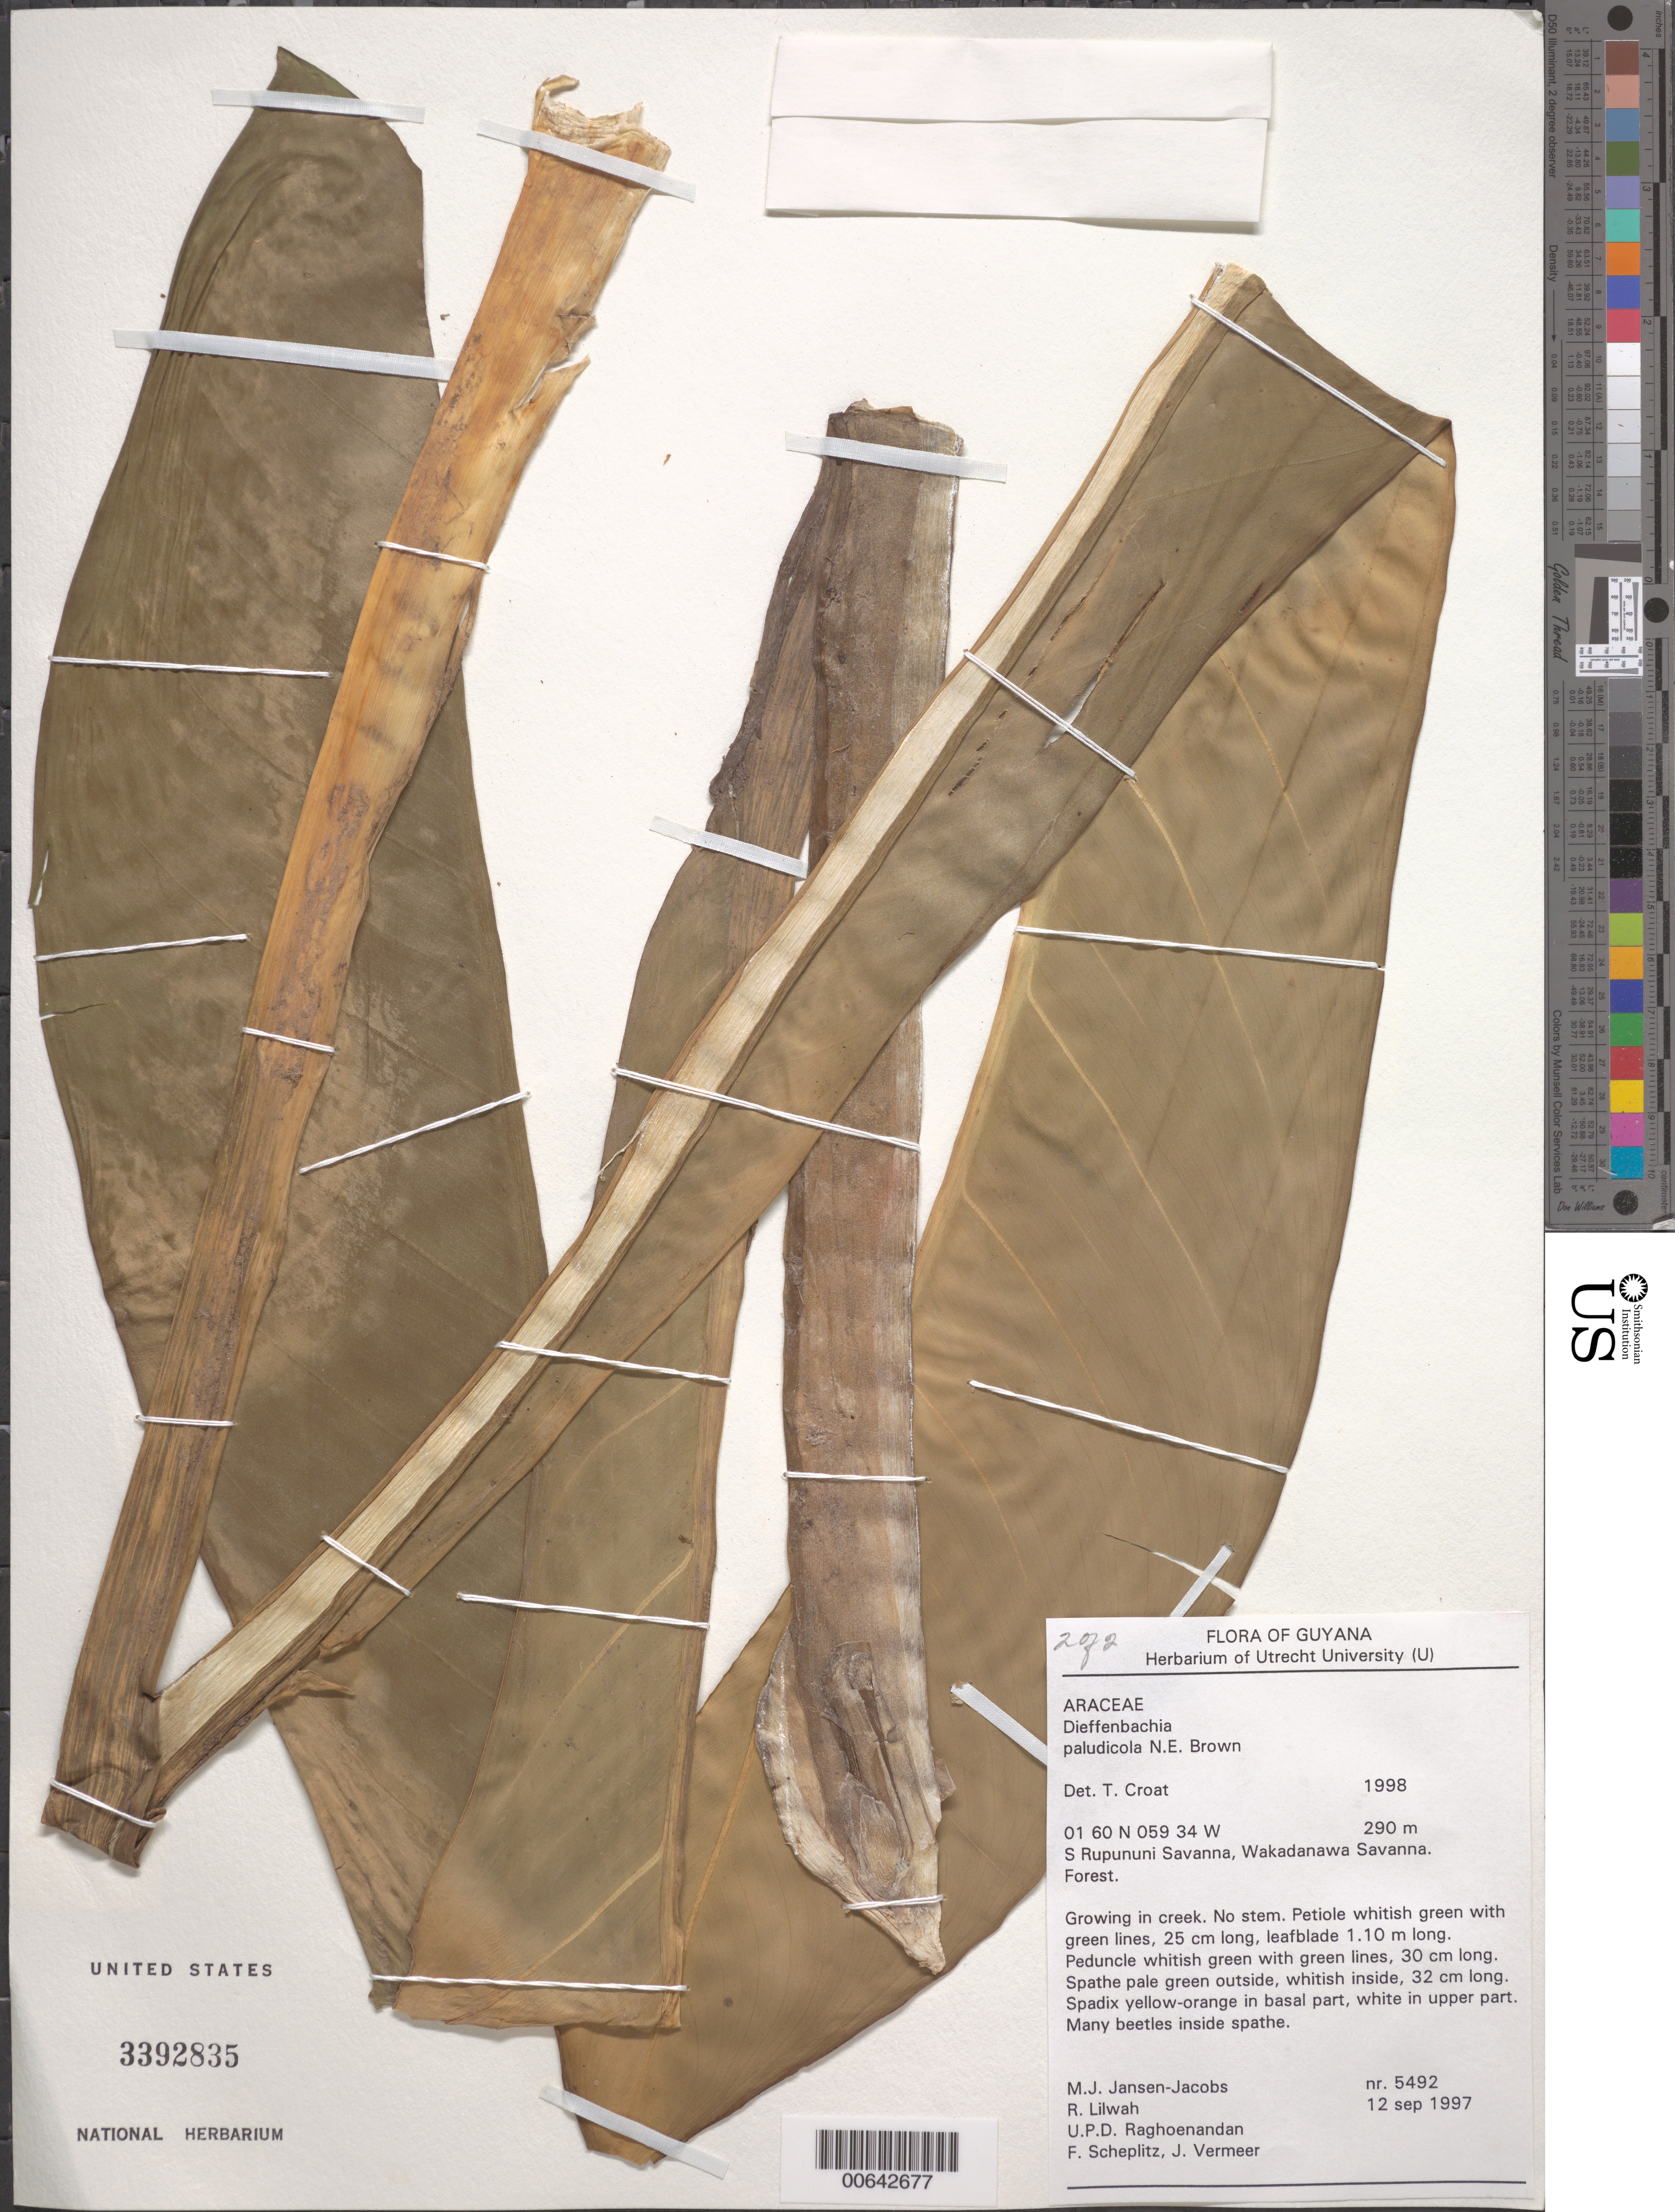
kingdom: Plantae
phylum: Tracheophyta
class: Liliopsida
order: Alismatales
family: Araceae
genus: Dieffenbachia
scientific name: Dieffenbachia paludicola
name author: N.E. Br. ex Gleason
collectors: M. J. Jansen-Jacobs, R. Lilwah, U. Raghoenandan, F. Scheplitz & J. Vermeer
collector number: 5492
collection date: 1997-09-12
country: Guyana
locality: S Rupununi Savanna, Wakadanawa Savanna.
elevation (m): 290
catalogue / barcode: US 3392835